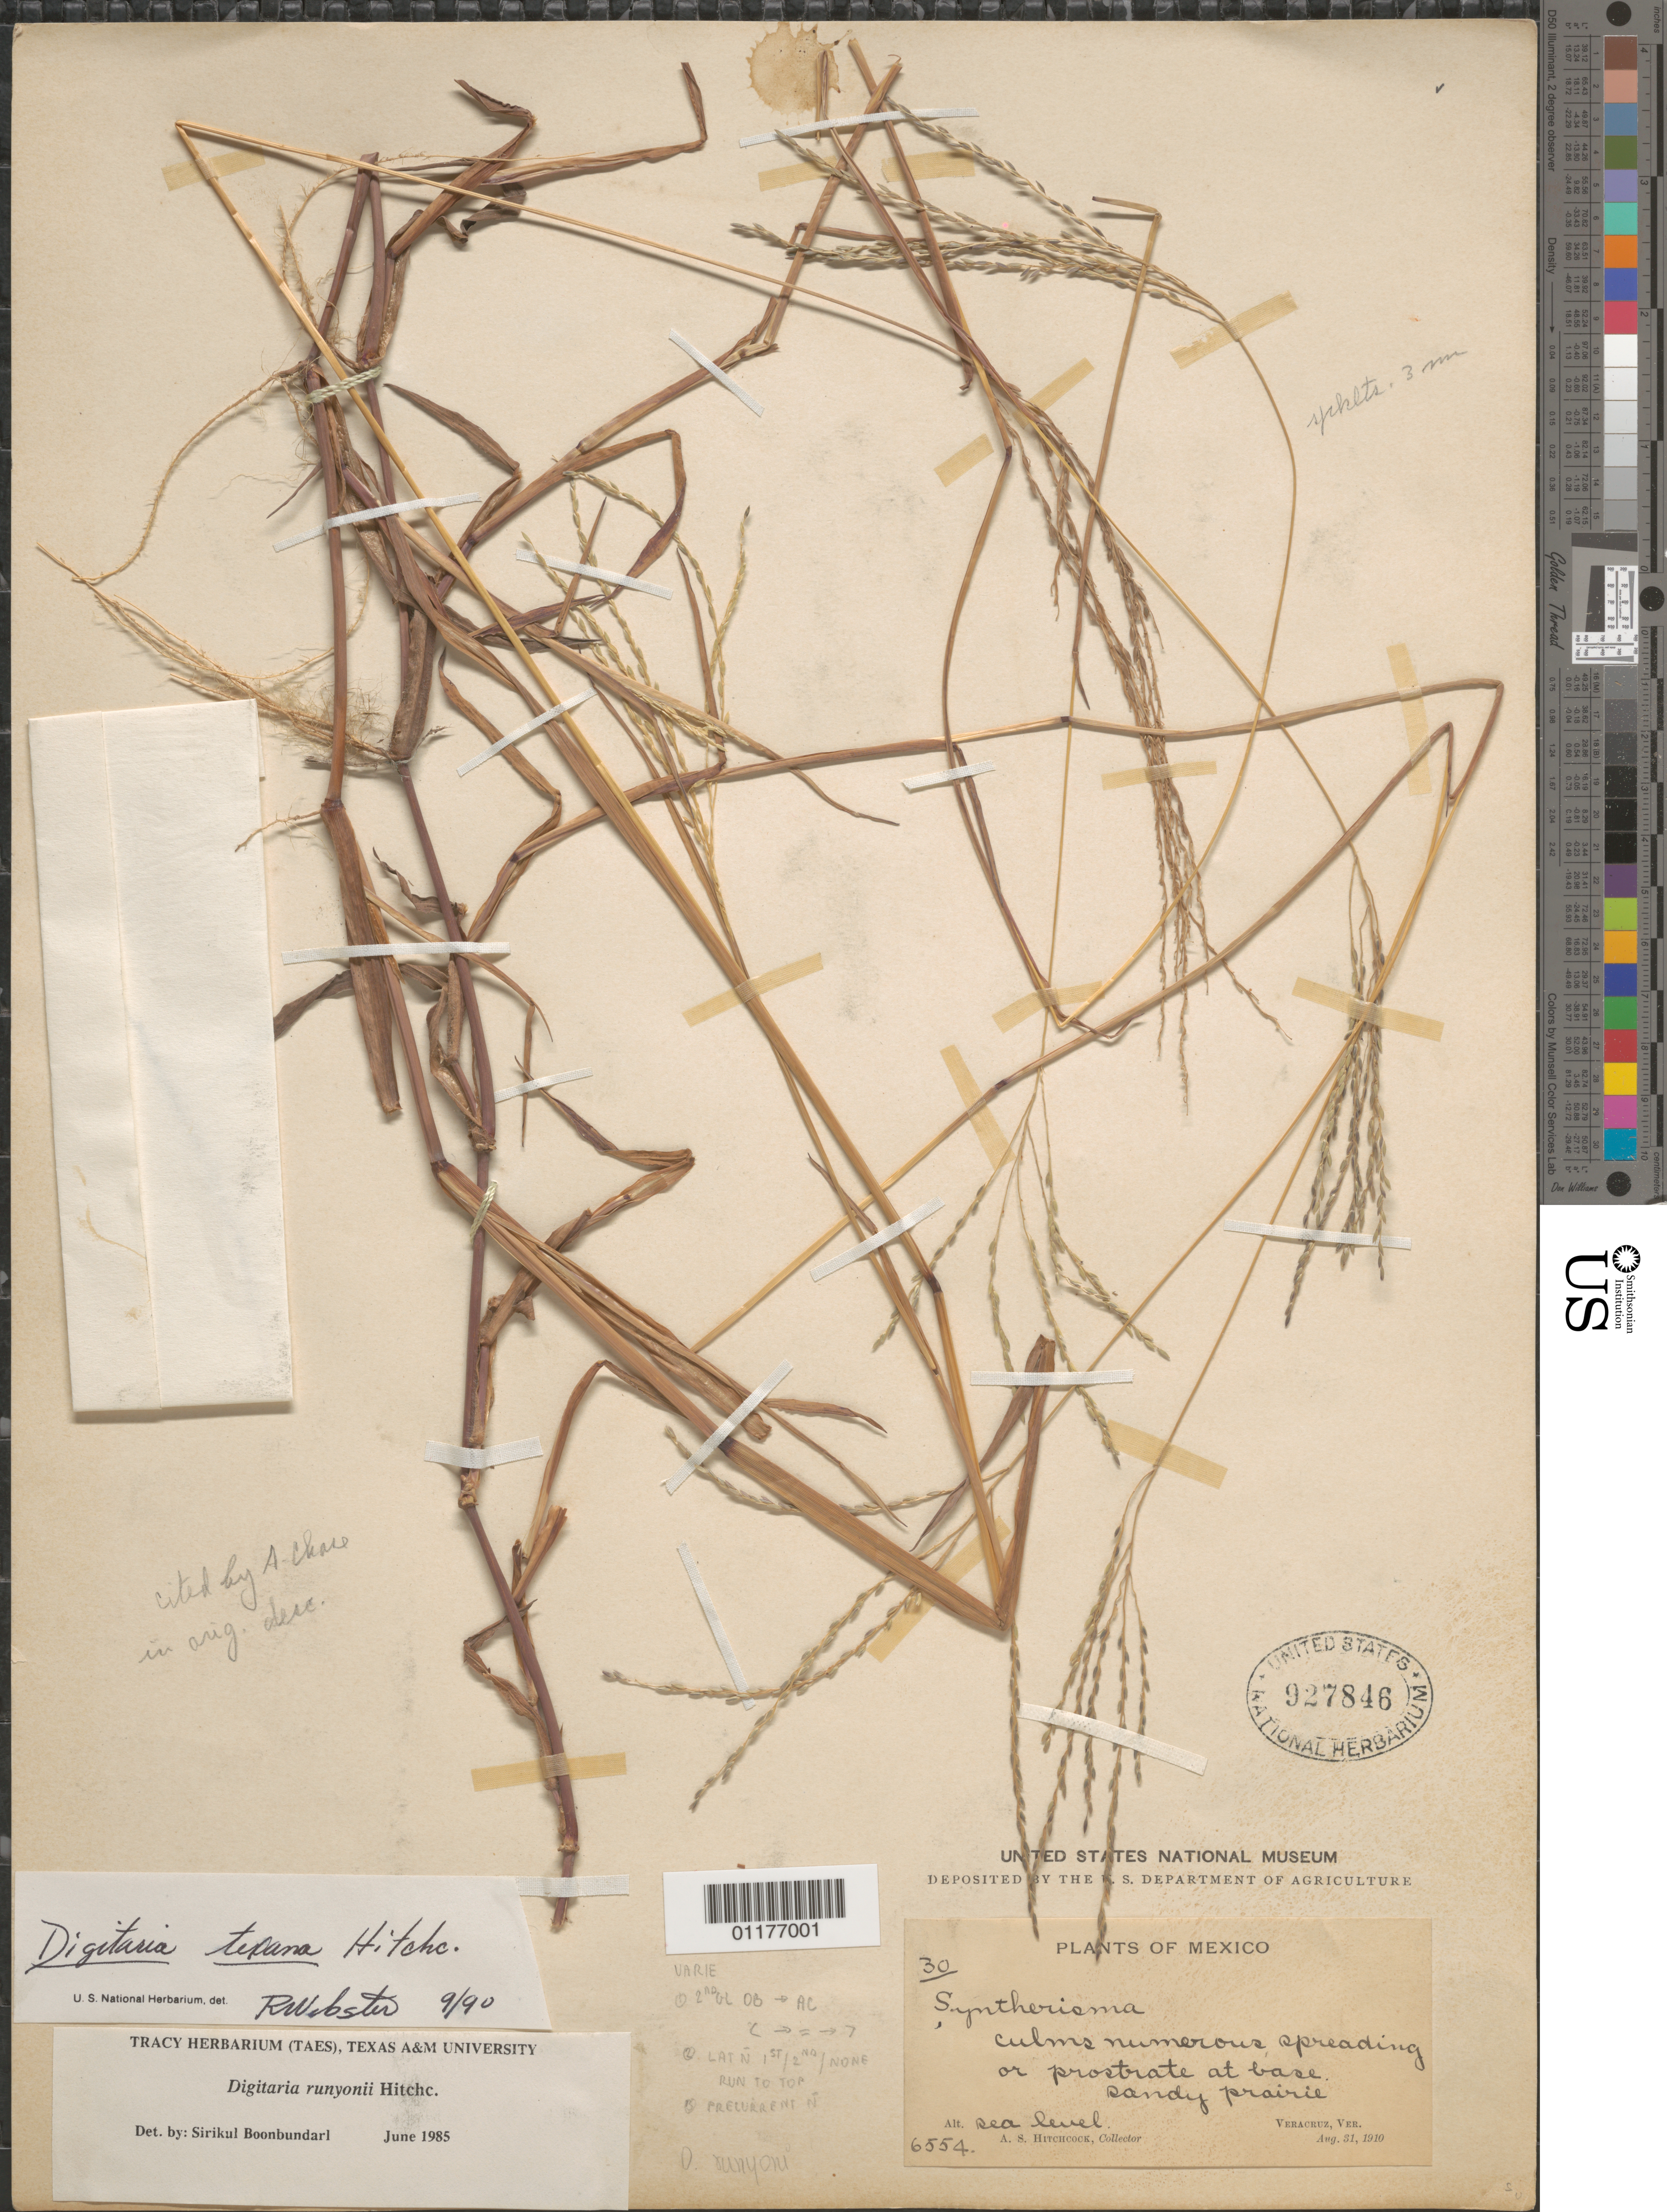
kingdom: Plantae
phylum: Tracheophyta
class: Liliopsida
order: Poales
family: Poaceae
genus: Digitaria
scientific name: Digitaria texana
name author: Hitchc.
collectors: A. S. Hitchcock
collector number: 6554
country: Mexico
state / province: Veracruz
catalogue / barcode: US 927846